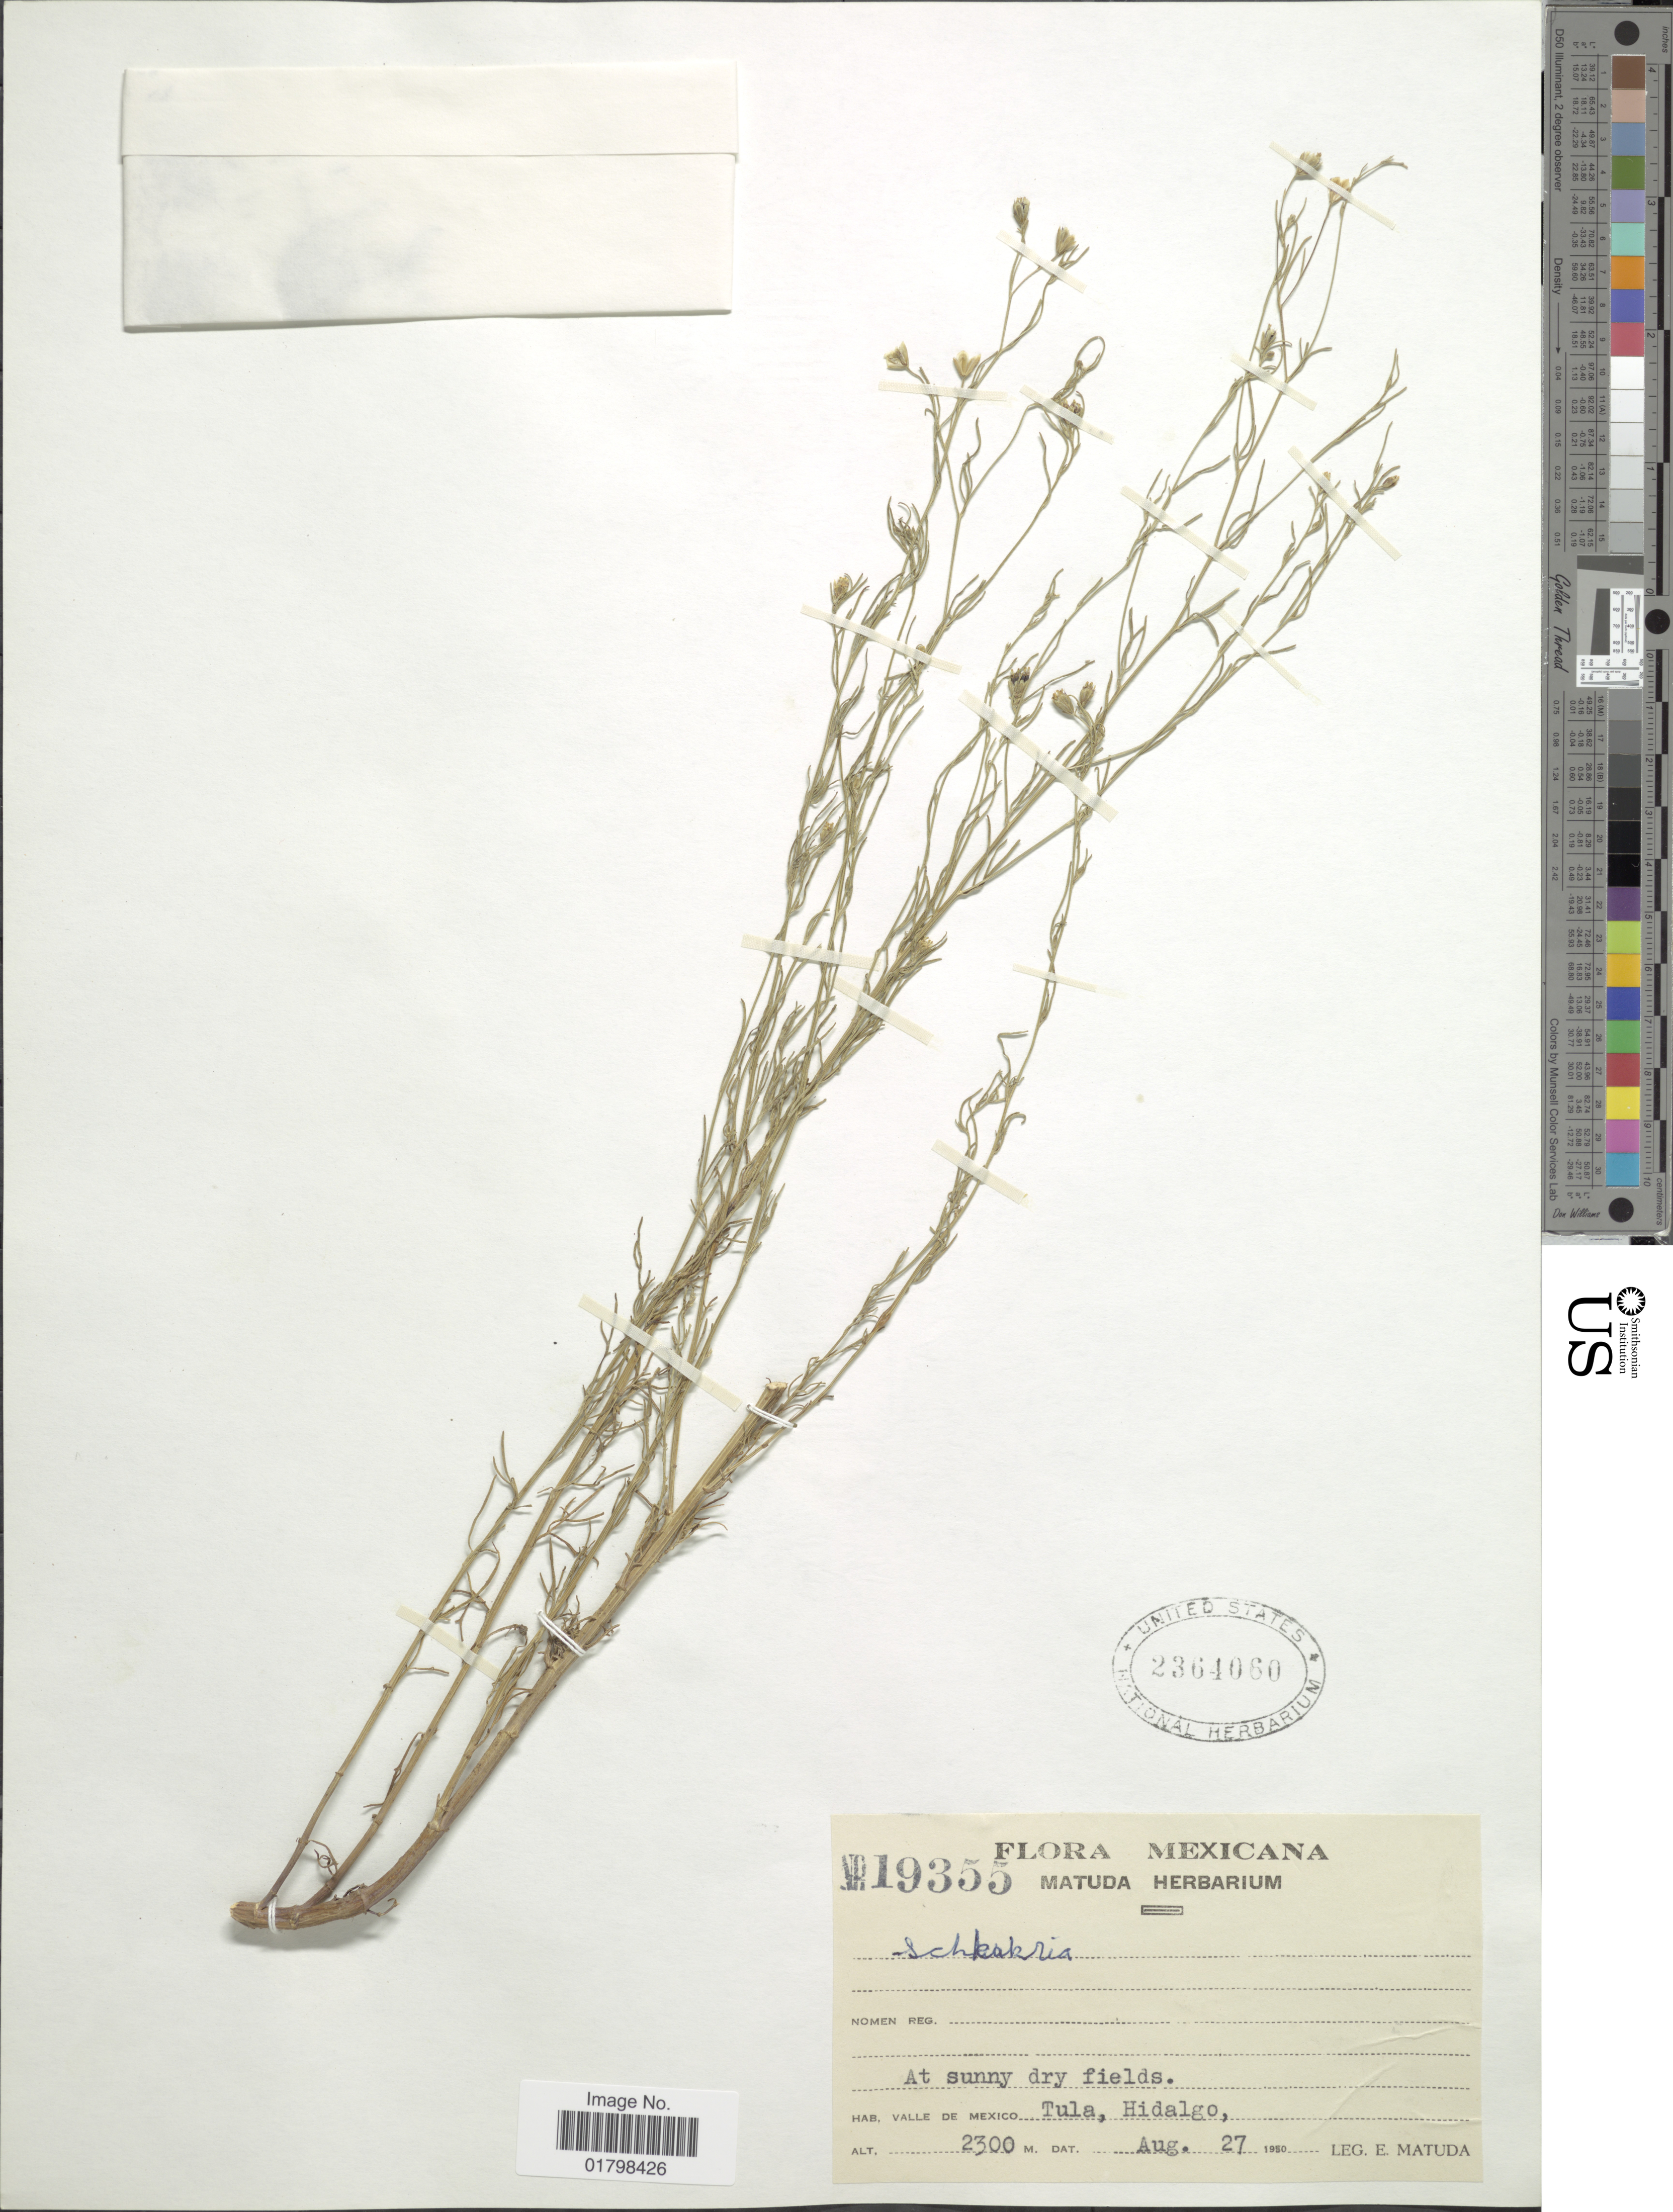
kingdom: Plantae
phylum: Tracheophyta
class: Magnoliopsida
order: Asterales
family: Asteraceae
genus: Schkuhria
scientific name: Schkuhria multiflora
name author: Hook. & Arn.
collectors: E. Matuda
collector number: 19355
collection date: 1950-08-27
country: Mexico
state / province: Hidalgo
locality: Valle de Mexico, Tula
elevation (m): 2300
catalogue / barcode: US 2364060